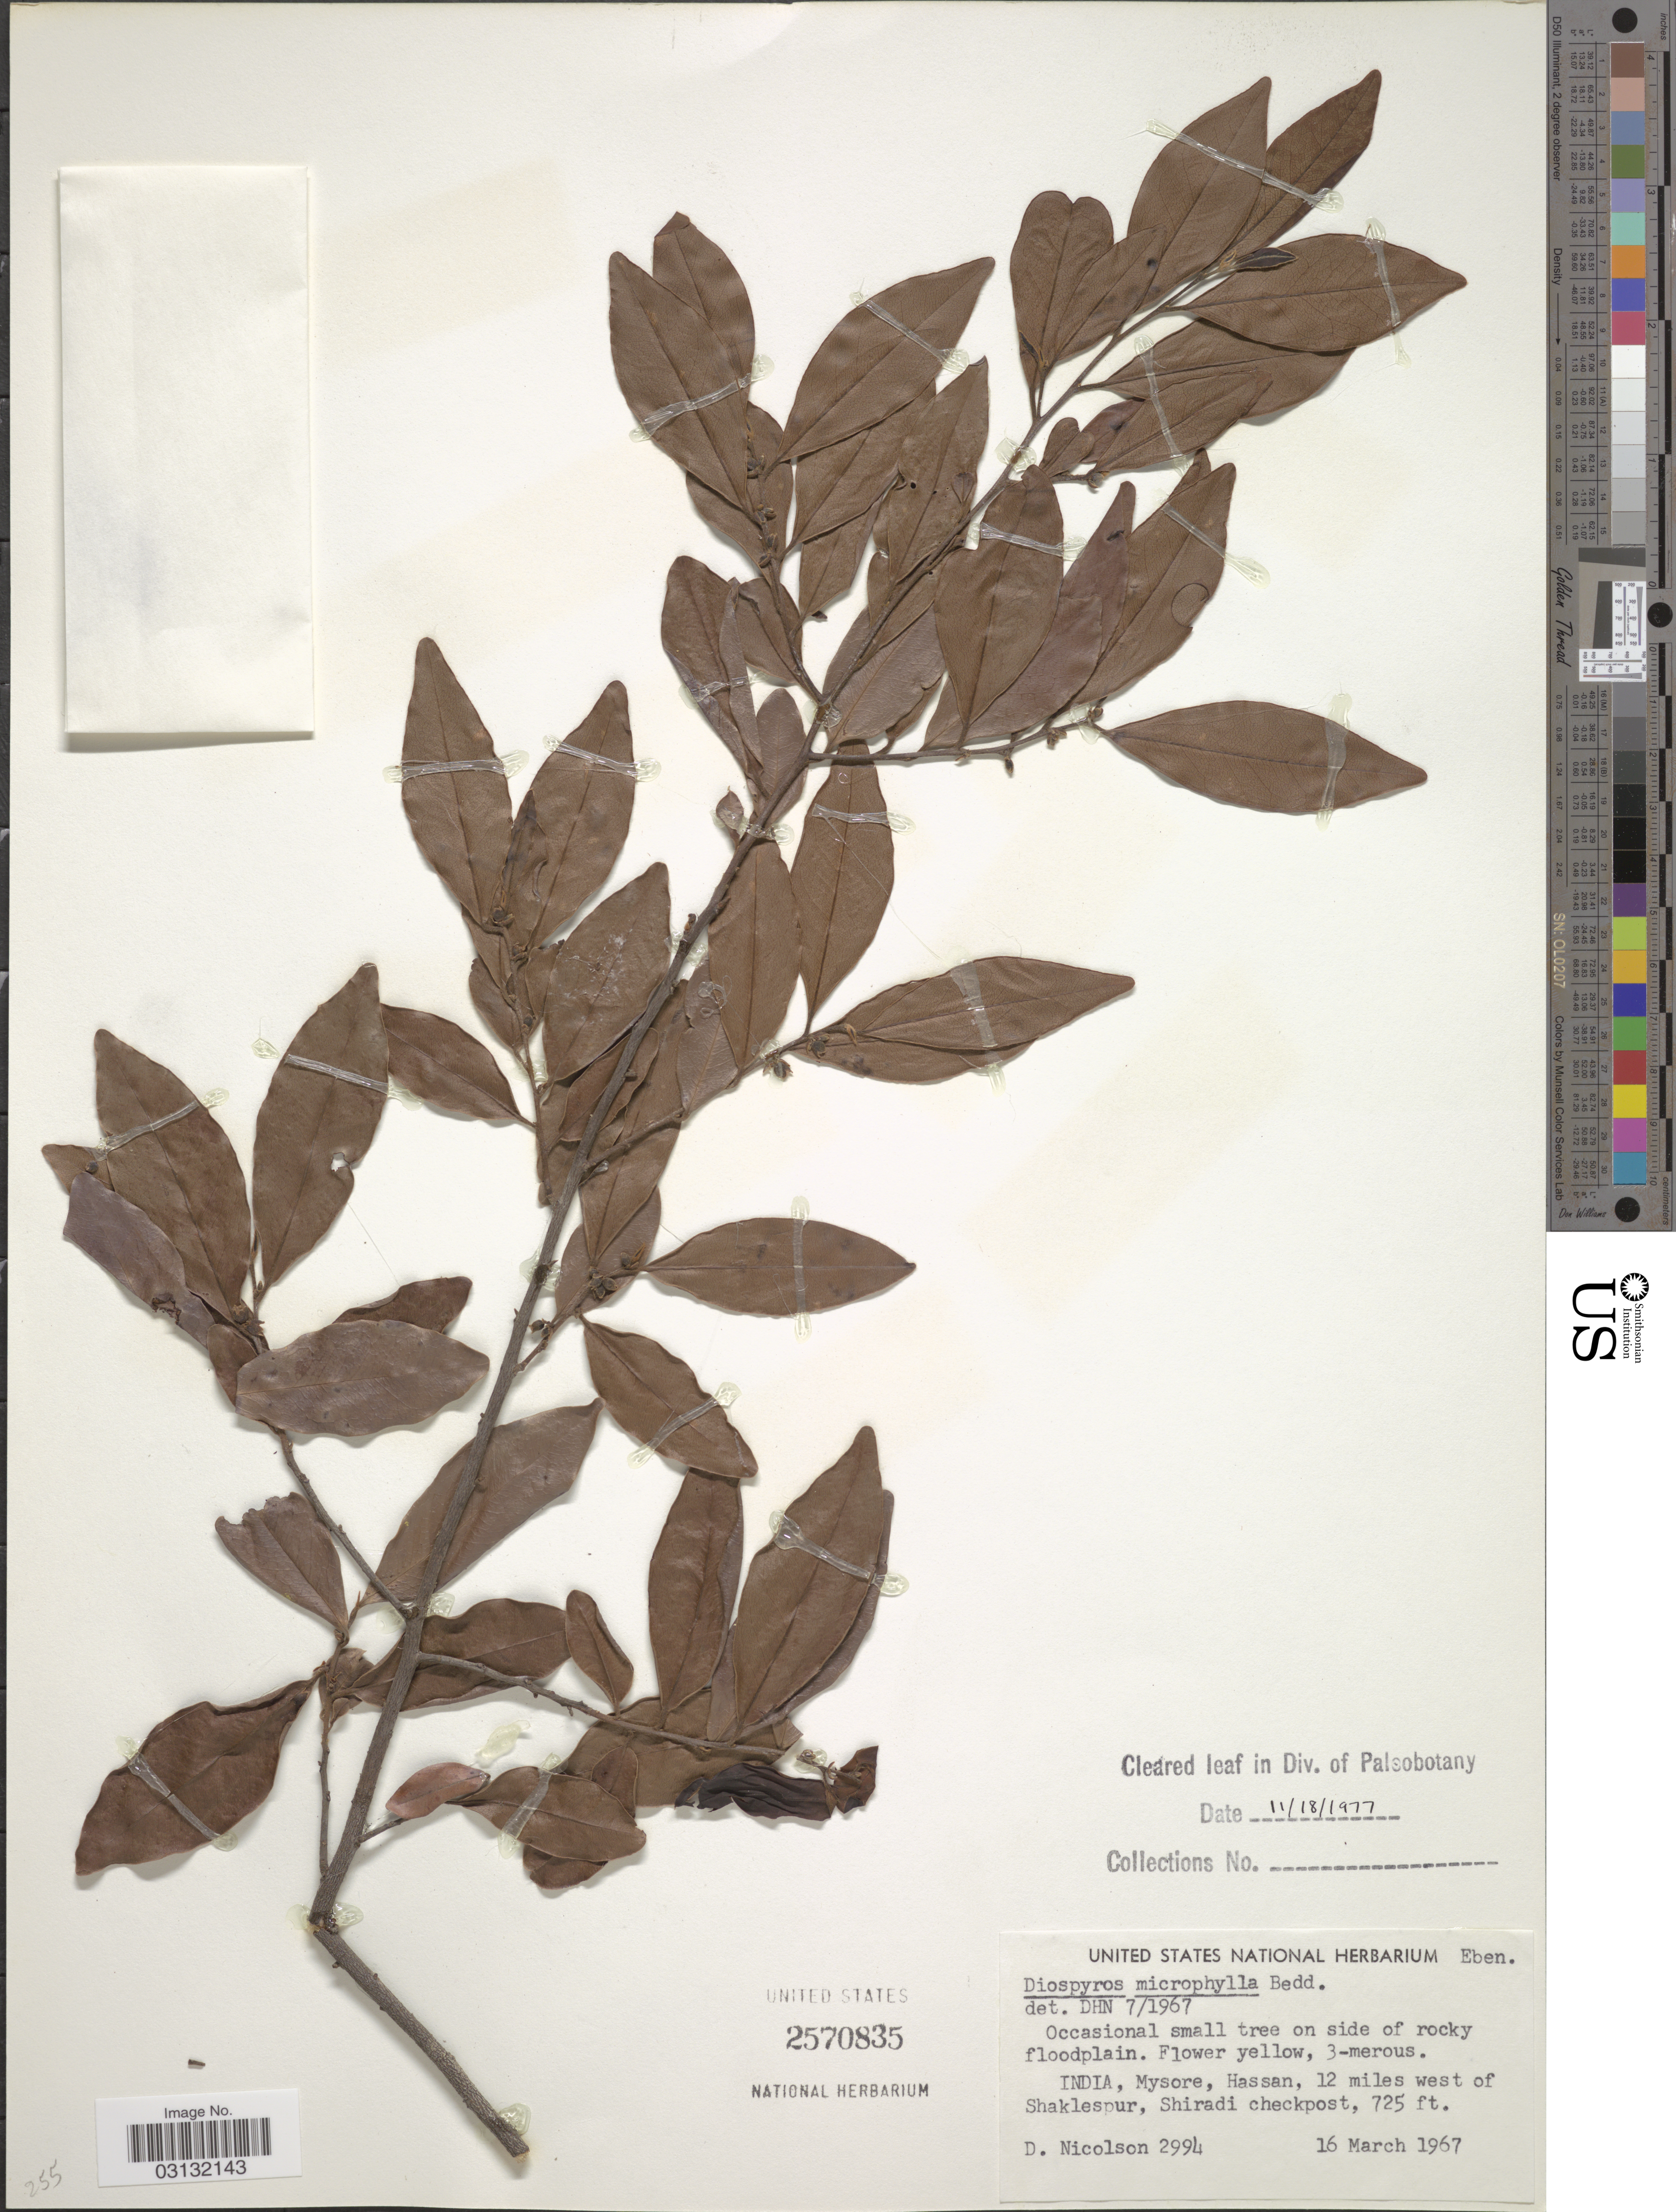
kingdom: Plantae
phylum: Tracheophyta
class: Magnoliopsida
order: Ericales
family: Ebenaceae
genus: Diospyros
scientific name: Diospyros microphylla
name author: Bedd.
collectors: D. H. Nicolson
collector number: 2994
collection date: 1967-03-16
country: India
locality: Mysore, Hassan, 12 miles west of Shaklespur, Shiradi checkpost.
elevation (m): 221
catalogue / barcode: US 2570835